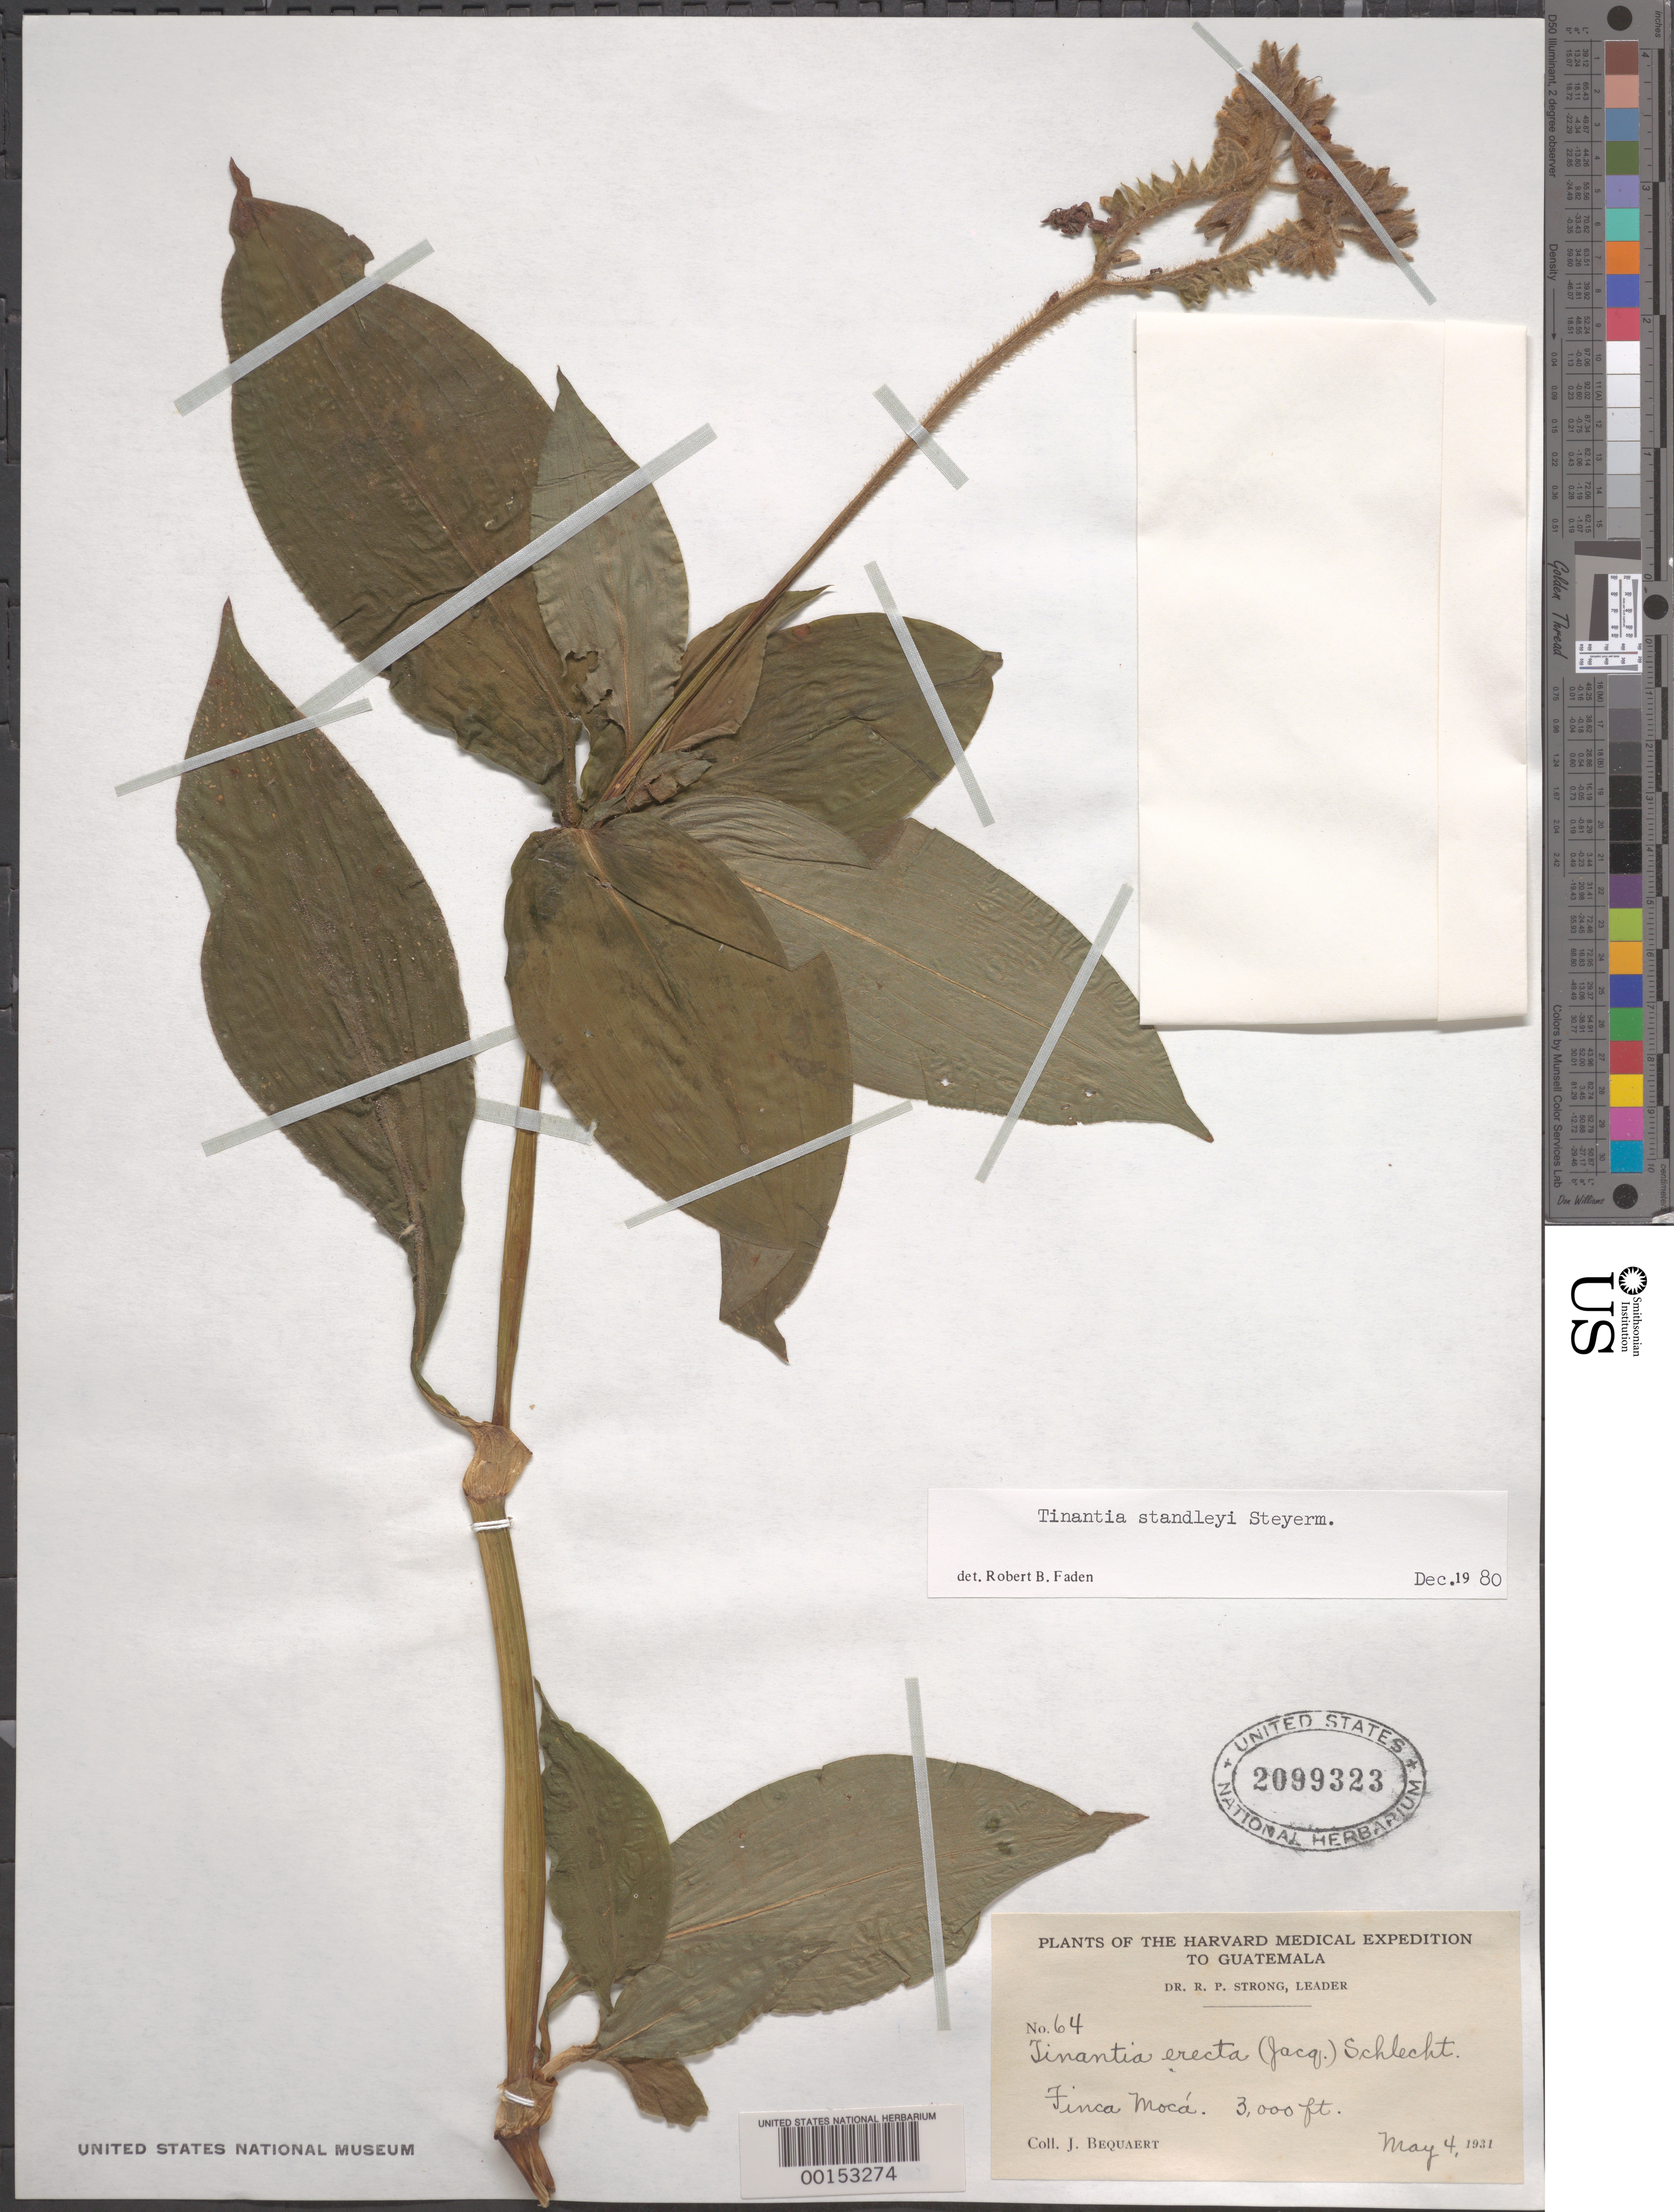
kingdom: Plantae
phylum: Tracheophyta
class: Liliopsida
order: Commelinales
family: Commelinaceae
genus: Tinantia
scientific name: Tinantia standleyi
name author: Steyerm.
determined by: Faden, Robert B., (US), Smithsonian Institution - National Museum of Natural History (UNITED STATES)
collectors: J. Bequaert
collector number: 64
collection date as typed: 04 May 1931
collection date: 1931-05-04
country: Guatemala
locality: Finca moca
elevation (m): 915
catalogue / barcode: US 2099323